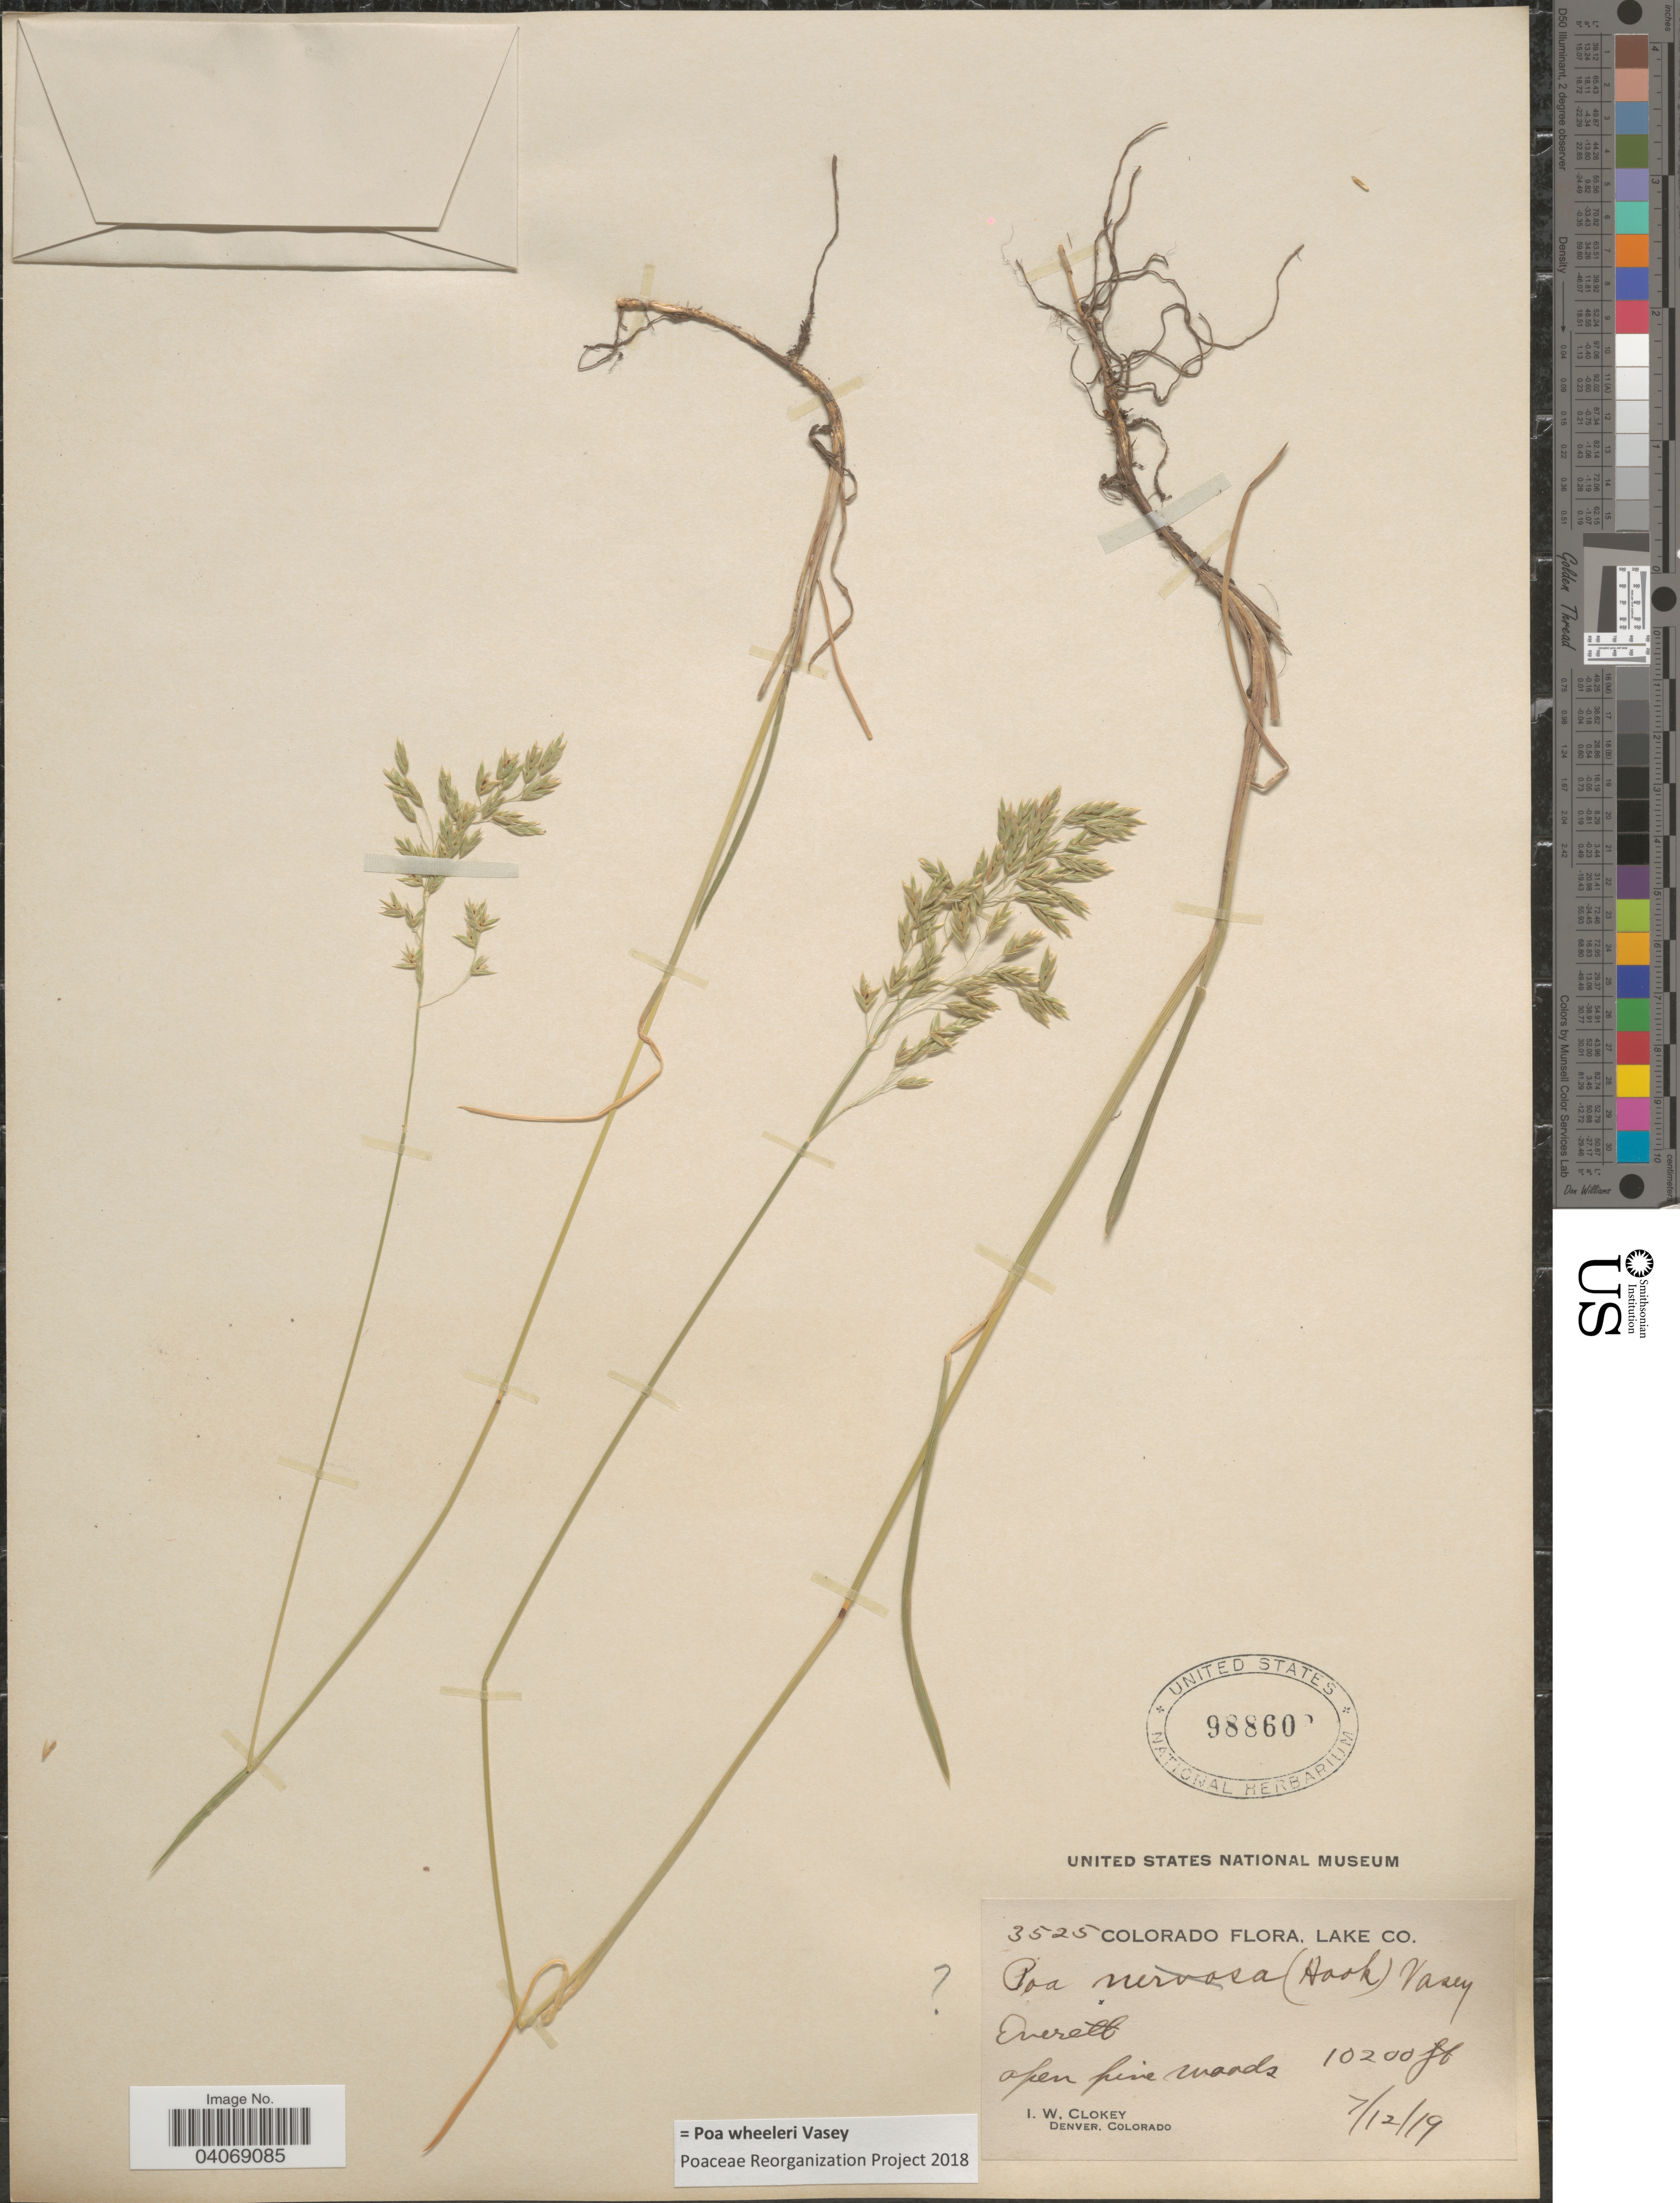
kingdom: Plantae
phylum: Tracheophyta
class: Liliopsida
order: Poales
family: Poaceae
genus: Poa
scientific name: Poa wheeleri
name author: Vasey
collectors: I. W. Clokey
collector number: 3525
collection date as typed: Transcribed d/m/y: 12/7/19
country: United States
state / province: Colorado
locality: Lake Co. Everett. Open pine woods.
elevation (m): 3109